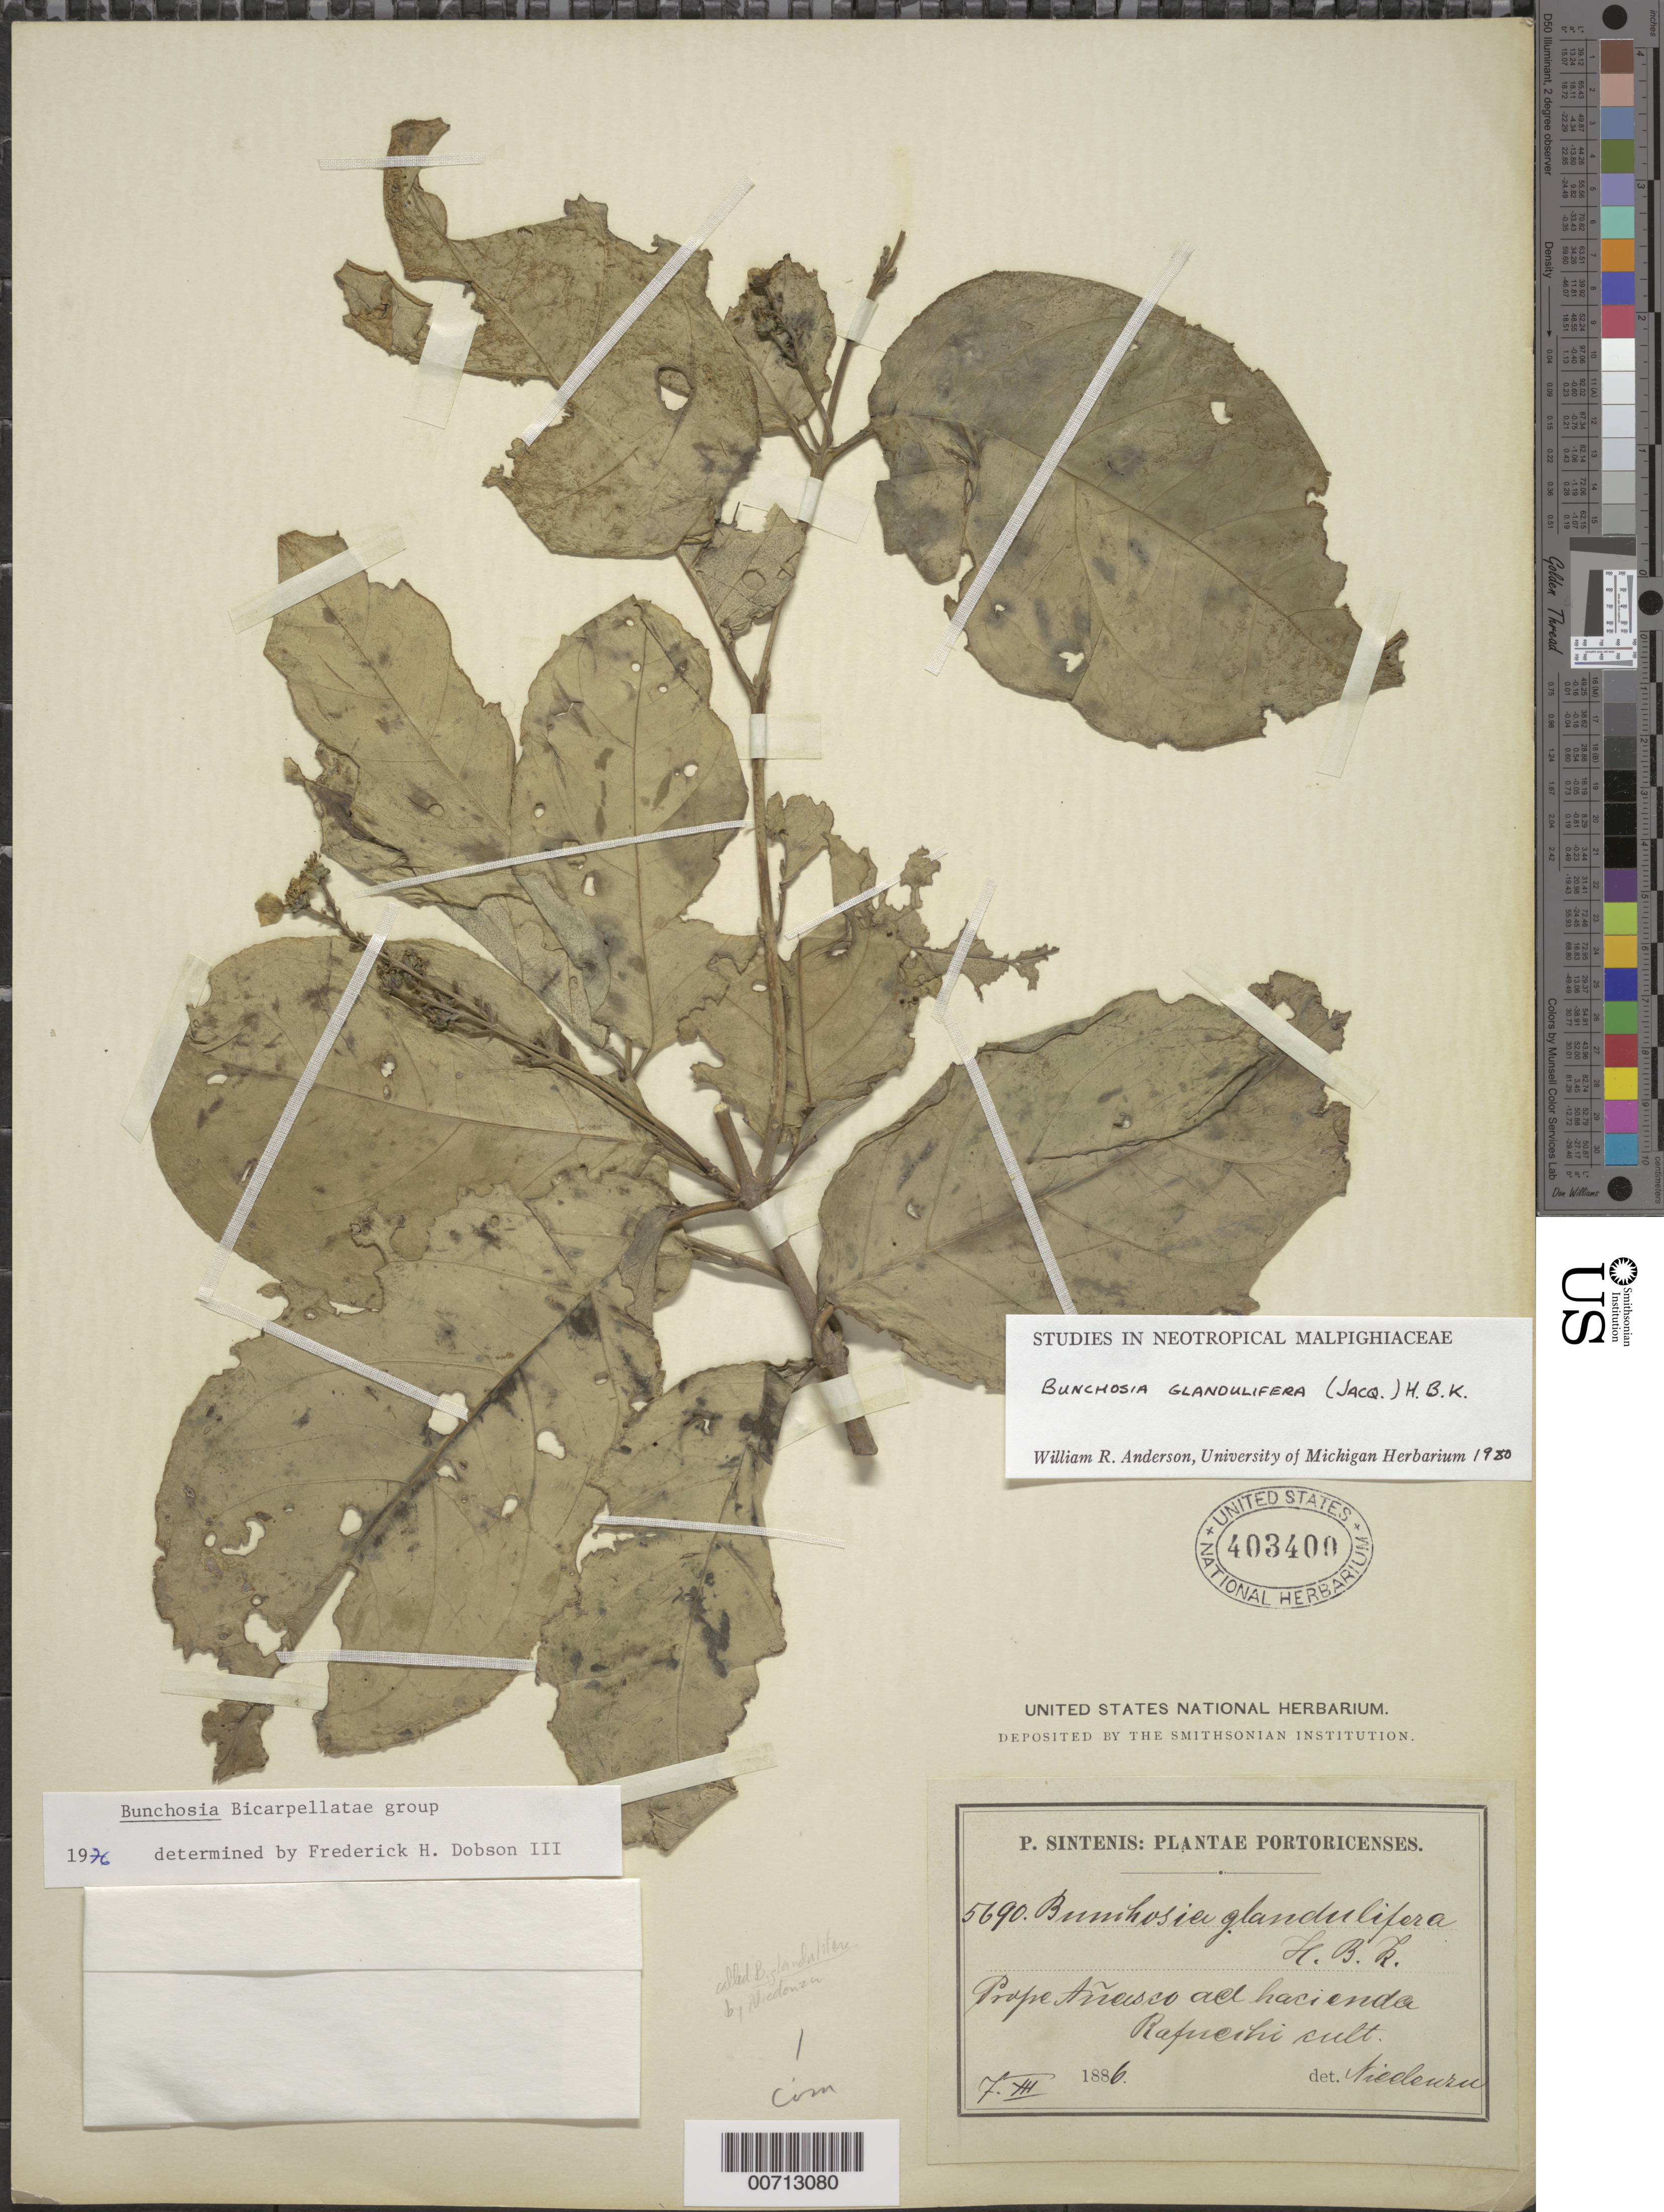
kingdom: Plantae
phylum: Tracheophyta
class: Magnoliopsida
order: Malpighiales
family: Malpighiaceae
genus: Bunchosia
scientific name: Bunchosia glandulifera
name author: (Jacq.) Kunth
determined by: Anderson, W. R., (MICH), University of Michigan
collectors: P. Sintenis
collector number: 5690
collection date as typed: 07 Dec 1886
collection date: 1886-12-07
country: Puerto Rico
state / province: Anasco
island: Greater Antilles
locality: Prope Anasco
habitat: Ad hacienda Rafucibi cult.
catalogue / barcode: US 403400